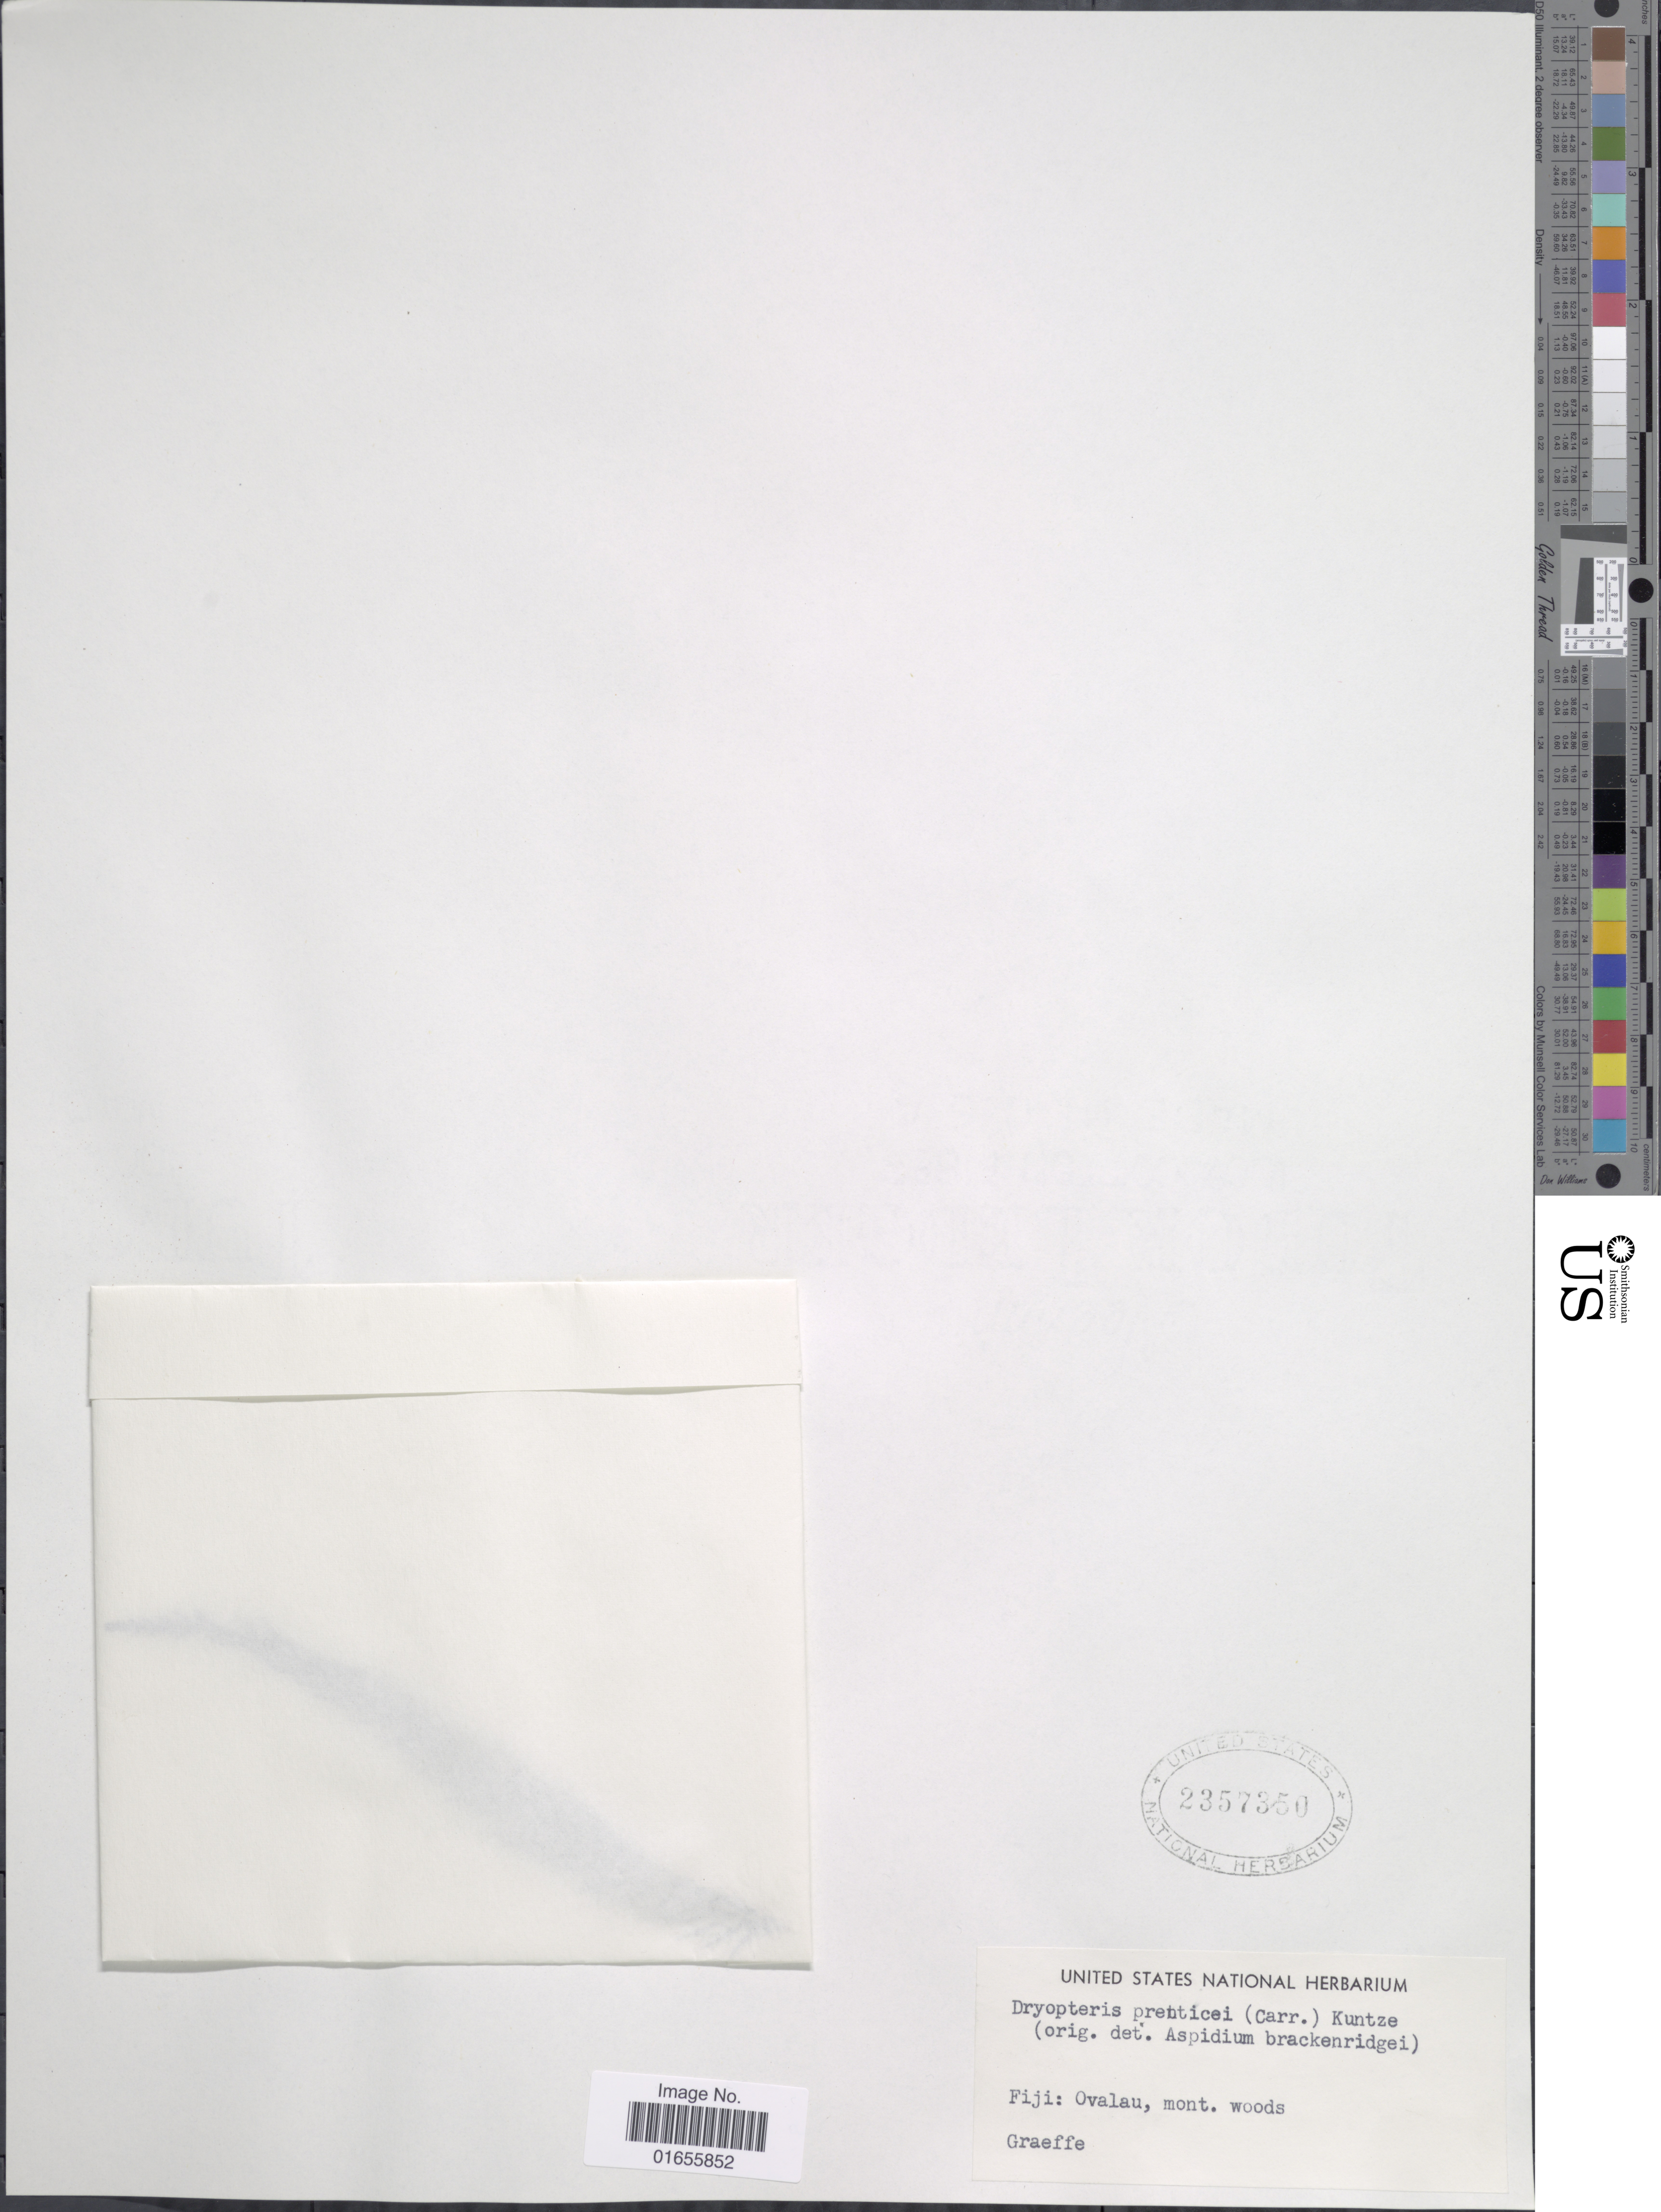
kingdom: Plantae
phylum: Tracheophyta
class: Polypodiopsida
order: Polypodiales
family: Thelypteridaceae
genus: Plesioneuron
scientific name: Plesioneuron prenticei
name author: (Carruth.) Holttum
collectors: Graeffe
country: Fiji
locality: Ovalau, mont. woods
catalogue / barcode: US 2357350